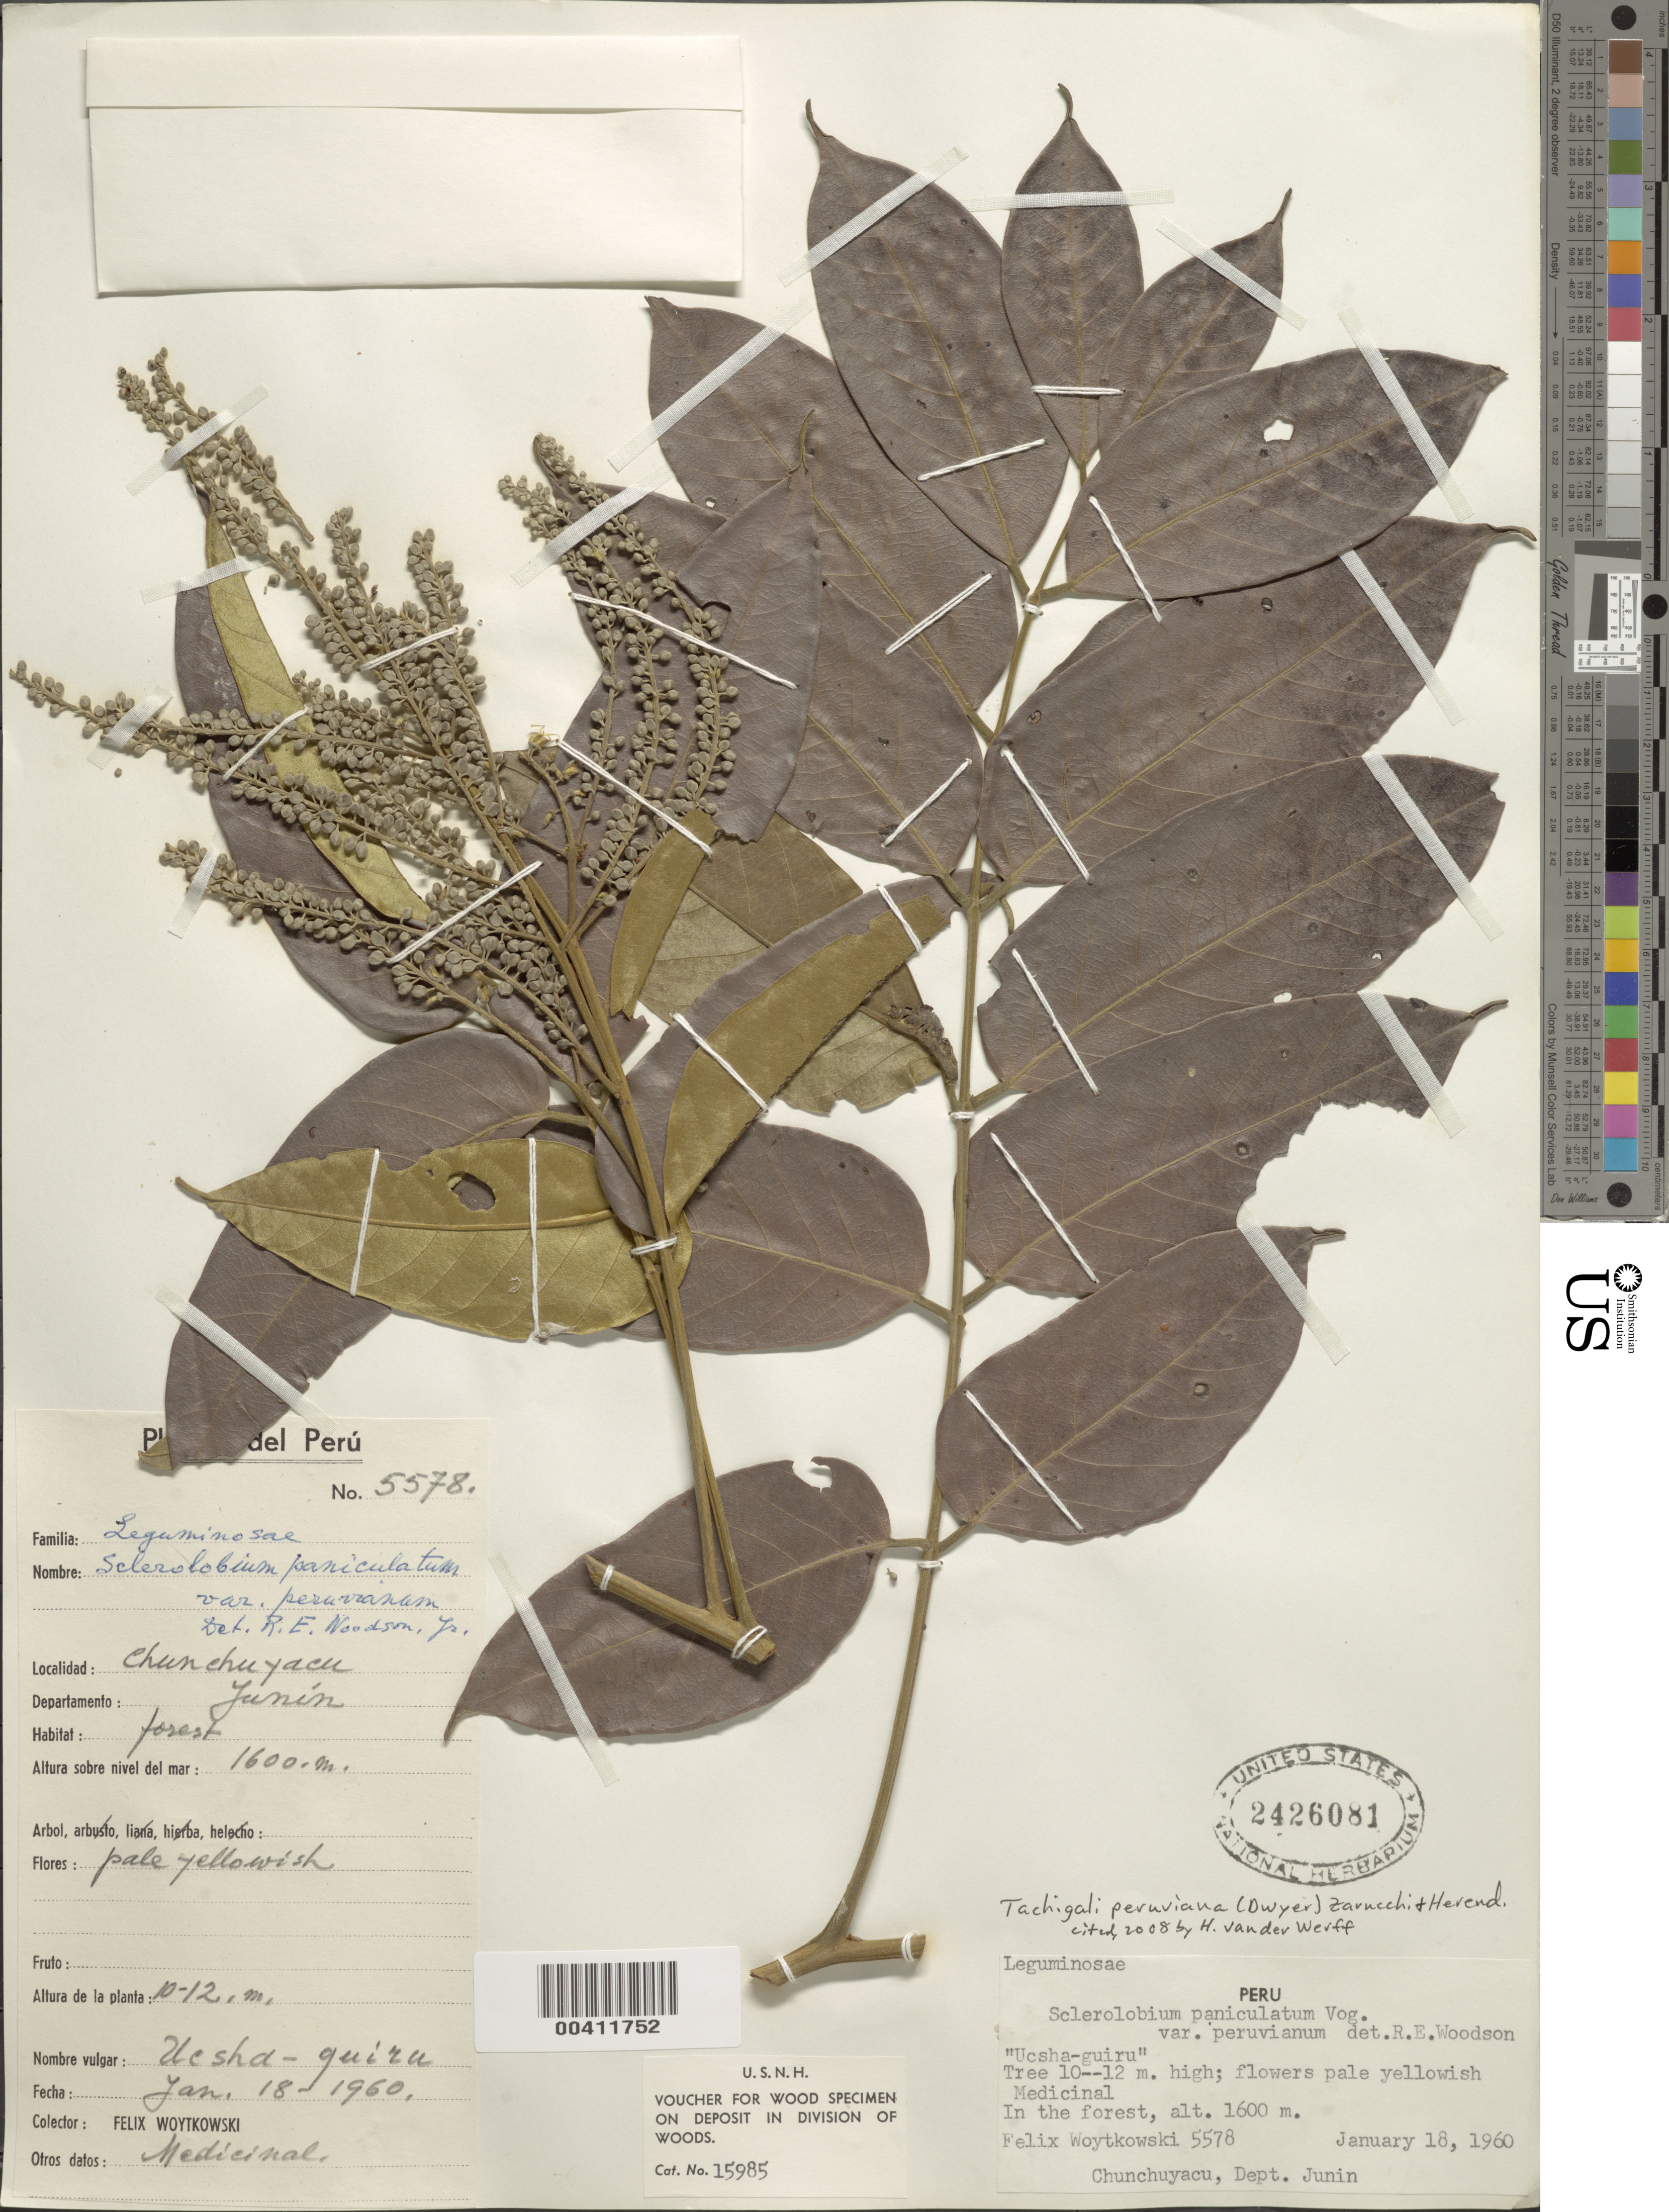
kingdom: Plantae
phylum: Tracheophyta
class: Magnoliopsida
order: Fabales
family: Fabaceae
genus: Tachigali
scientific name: Tachigali peruviana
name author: (Dwyer) Zarucchi & Herend.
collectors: F. Woytkowski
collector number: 5578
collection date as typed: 18 Jan 1960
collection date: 1960-01-18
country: Peru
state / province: Junín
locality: Chunchuyacu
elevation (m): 1600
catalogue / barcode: US 2426081